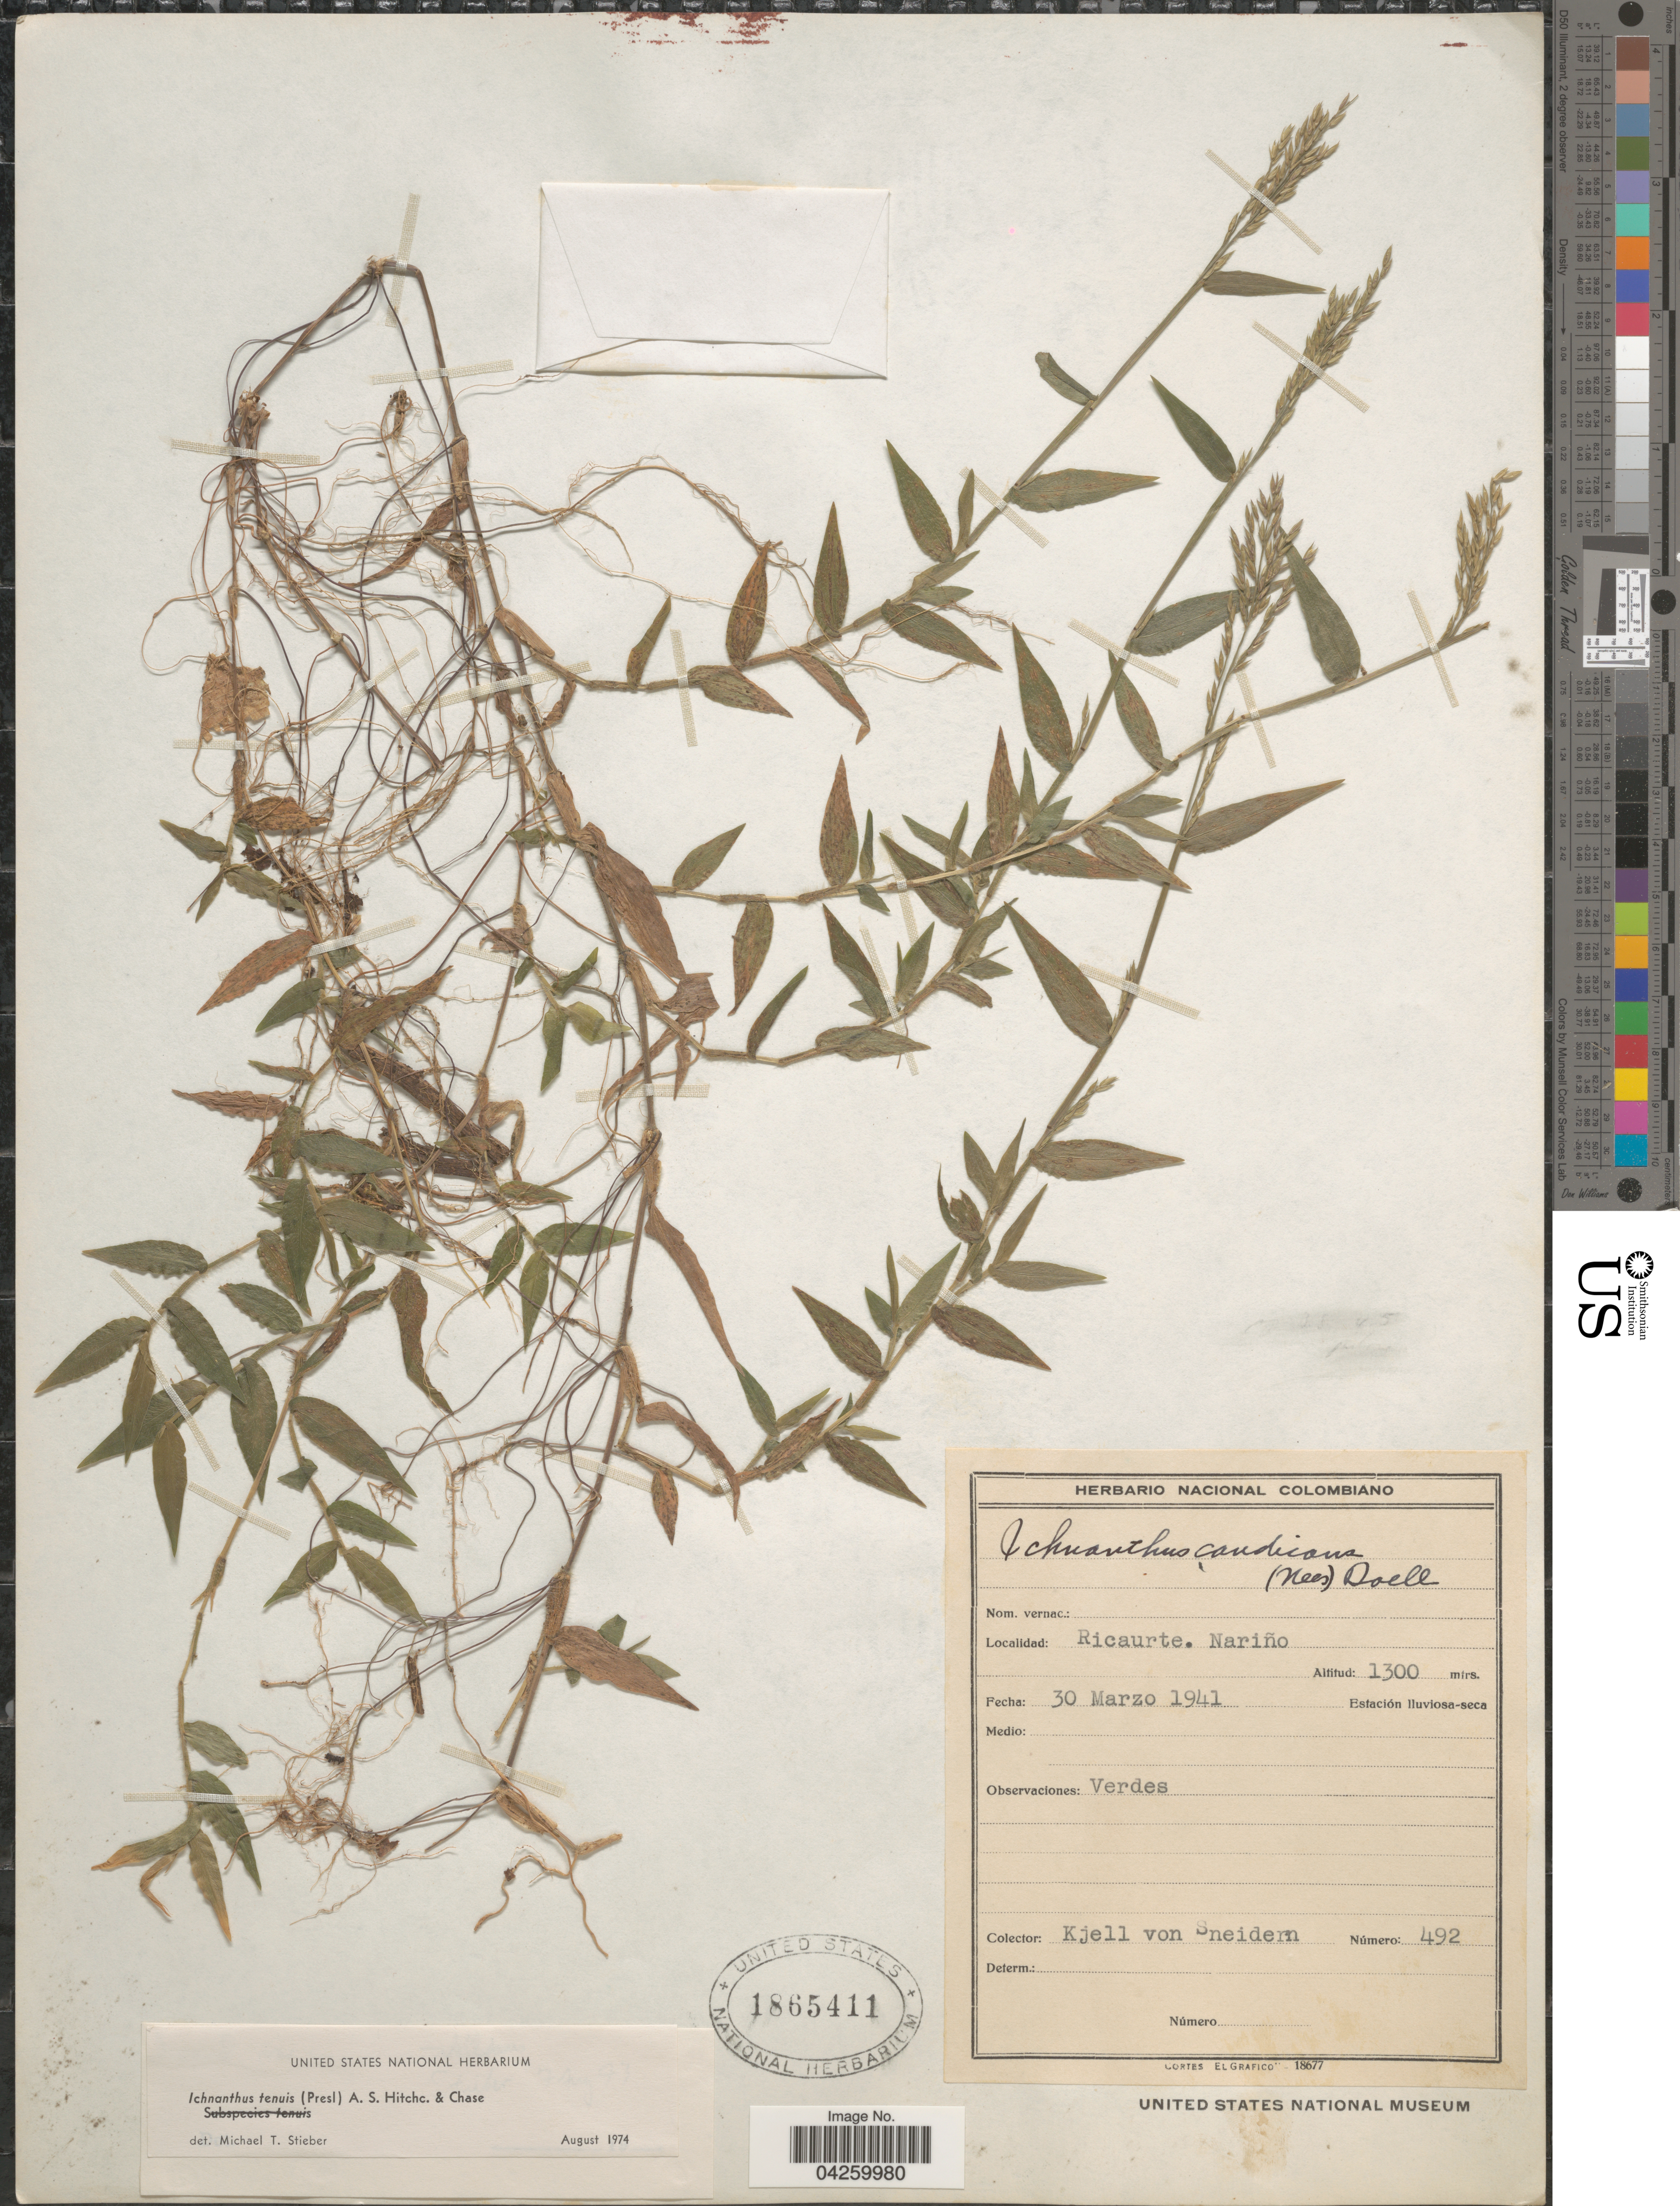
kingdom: Plantae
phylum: Tracheophyta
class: Liliopsida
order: Poales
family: Poaceae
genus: Ichnanthus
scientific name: Ichnanthus tenuis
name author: (J. Presl) Hitchc. & Chase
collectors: K. von Sneidern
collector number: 492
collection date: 1941-03-30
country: Colombia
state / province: Nariño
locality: Ricaurte. Estación Iluviosa-seca.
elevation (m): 1300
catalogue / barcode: US 1865411